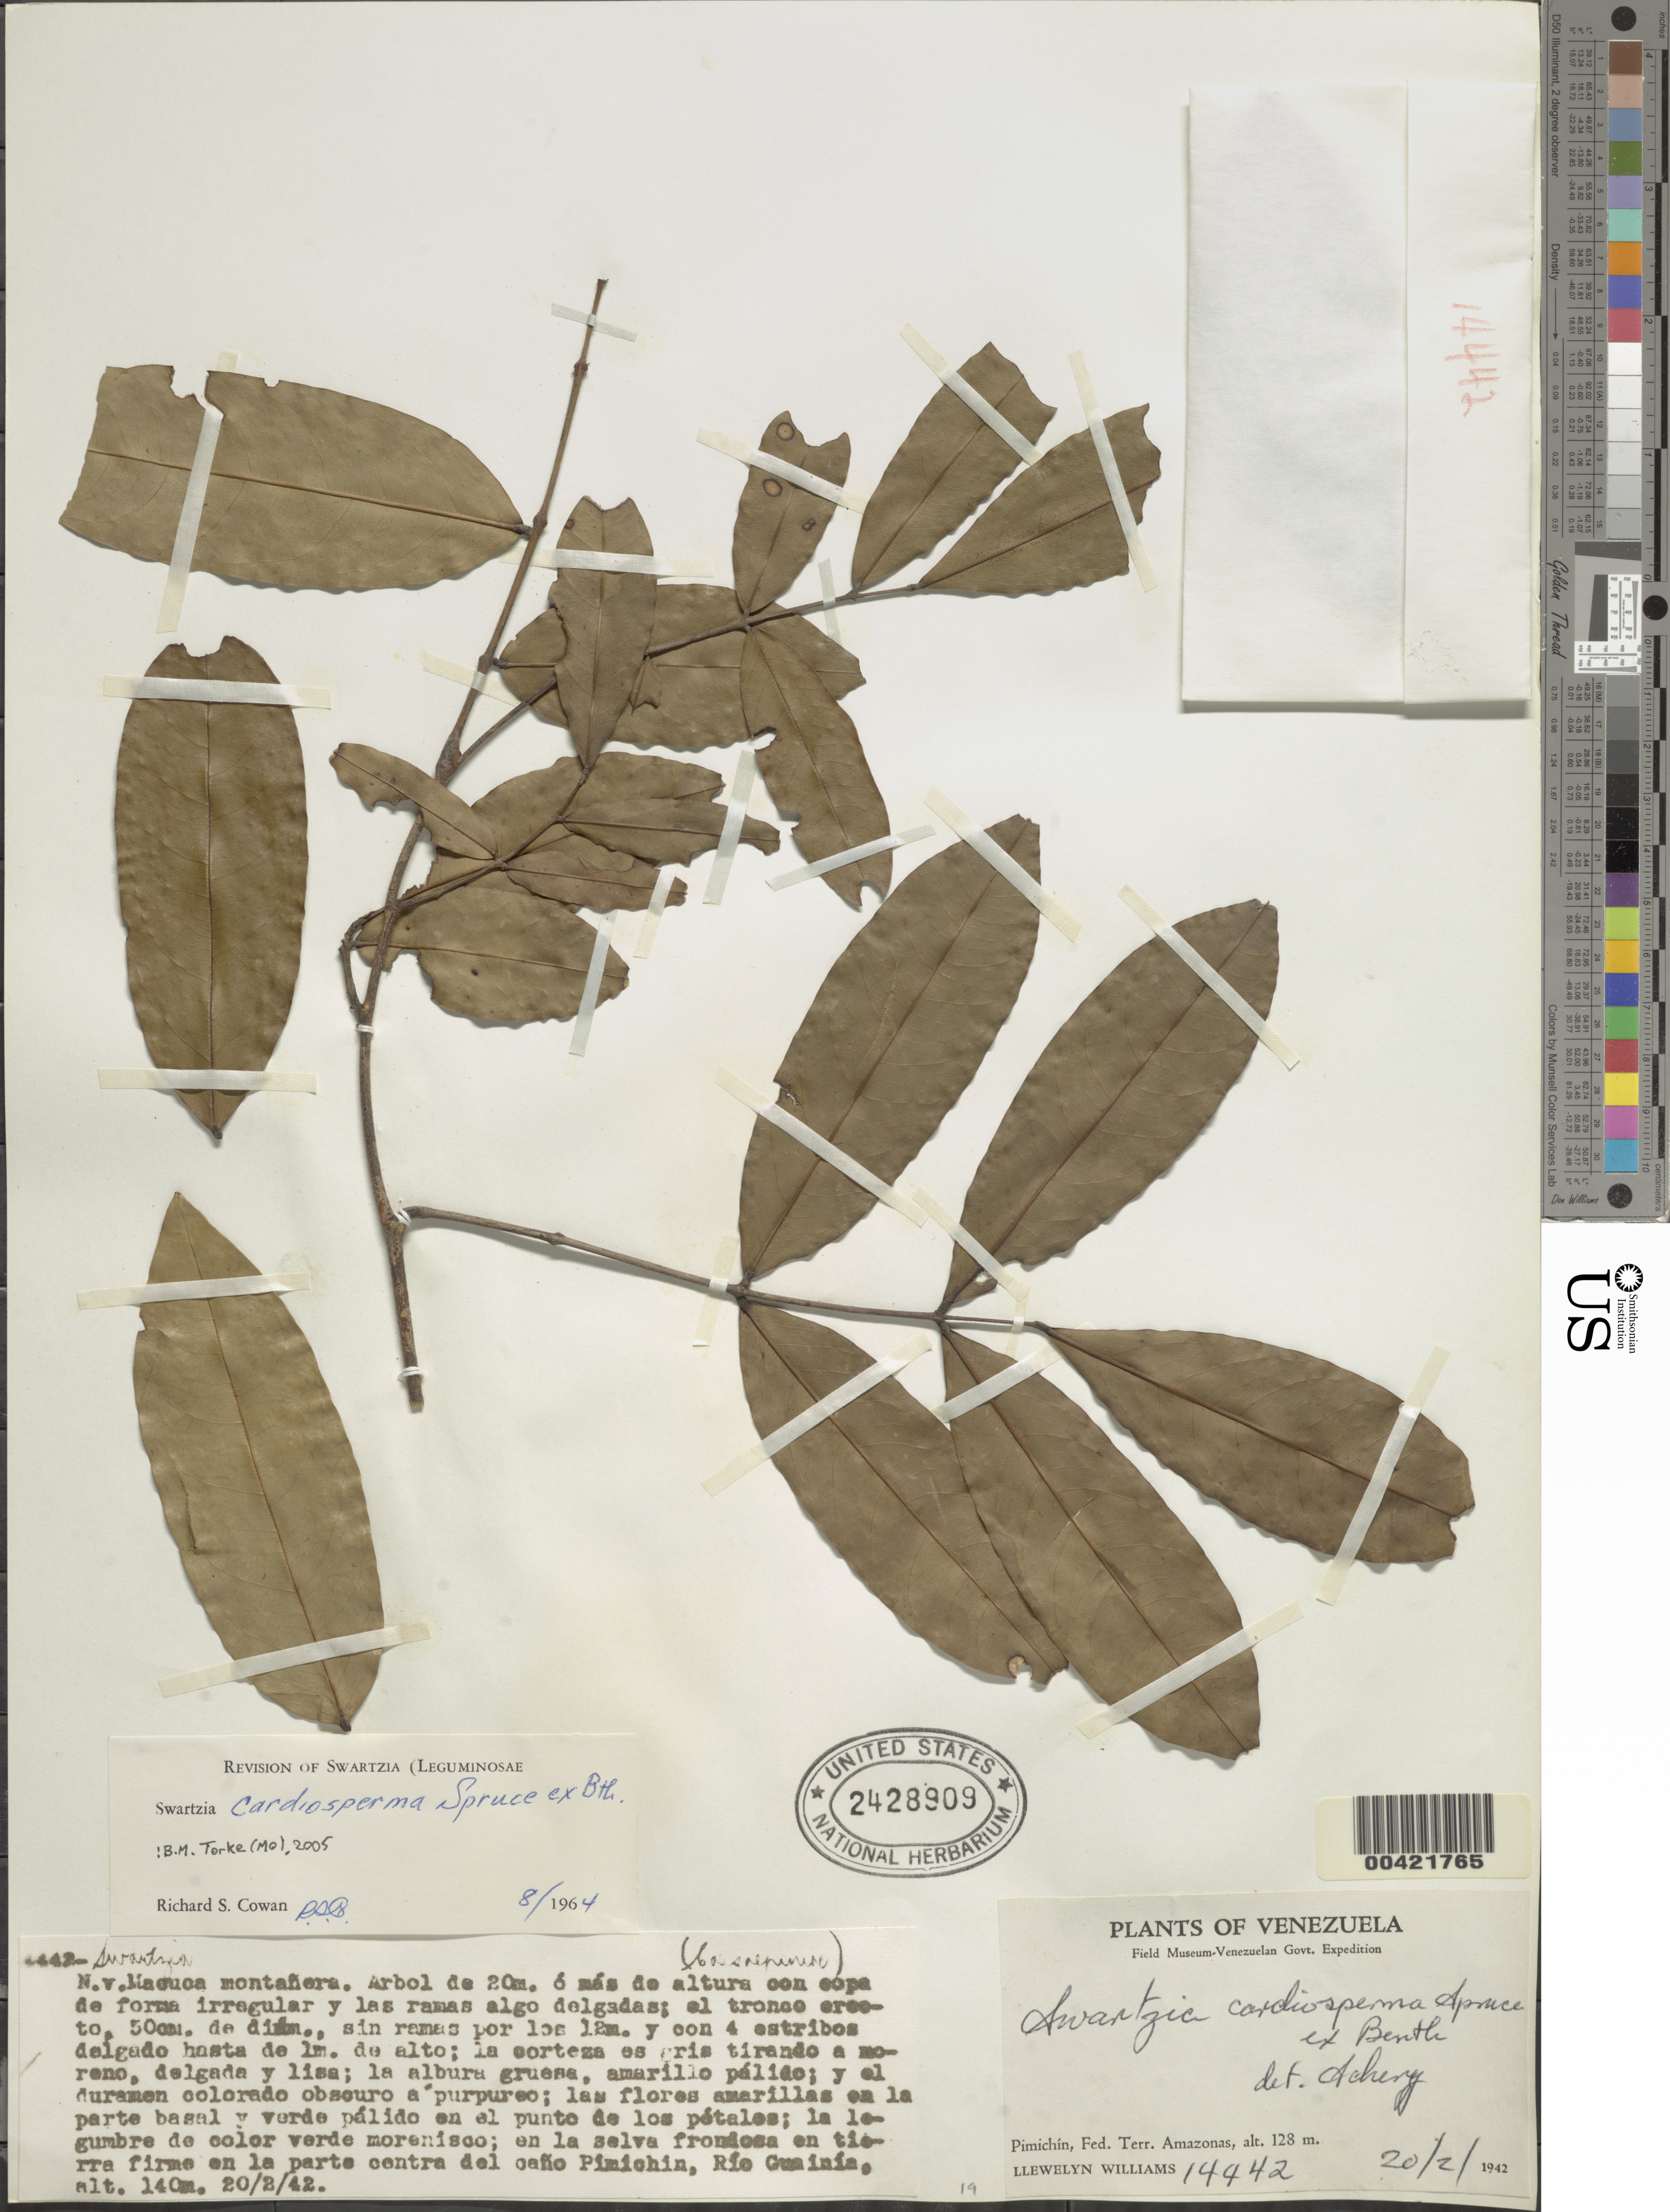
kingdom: Plantae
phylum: Tracheophyta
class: Magnoliopsida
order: Fabales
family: Fabaceae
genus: Swartzia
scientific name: Swartzia cardiosperma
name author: Spruce ex Benth.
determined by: Cowan, R. S.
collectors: Ll. Williams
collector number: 14442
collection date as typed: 20 Feb 1942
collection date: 1942-02-20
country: Venezuela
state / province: Amazonas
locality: la parte central del cano Pimichin; Rio Guainia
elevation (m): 140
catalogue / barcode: US 2428909